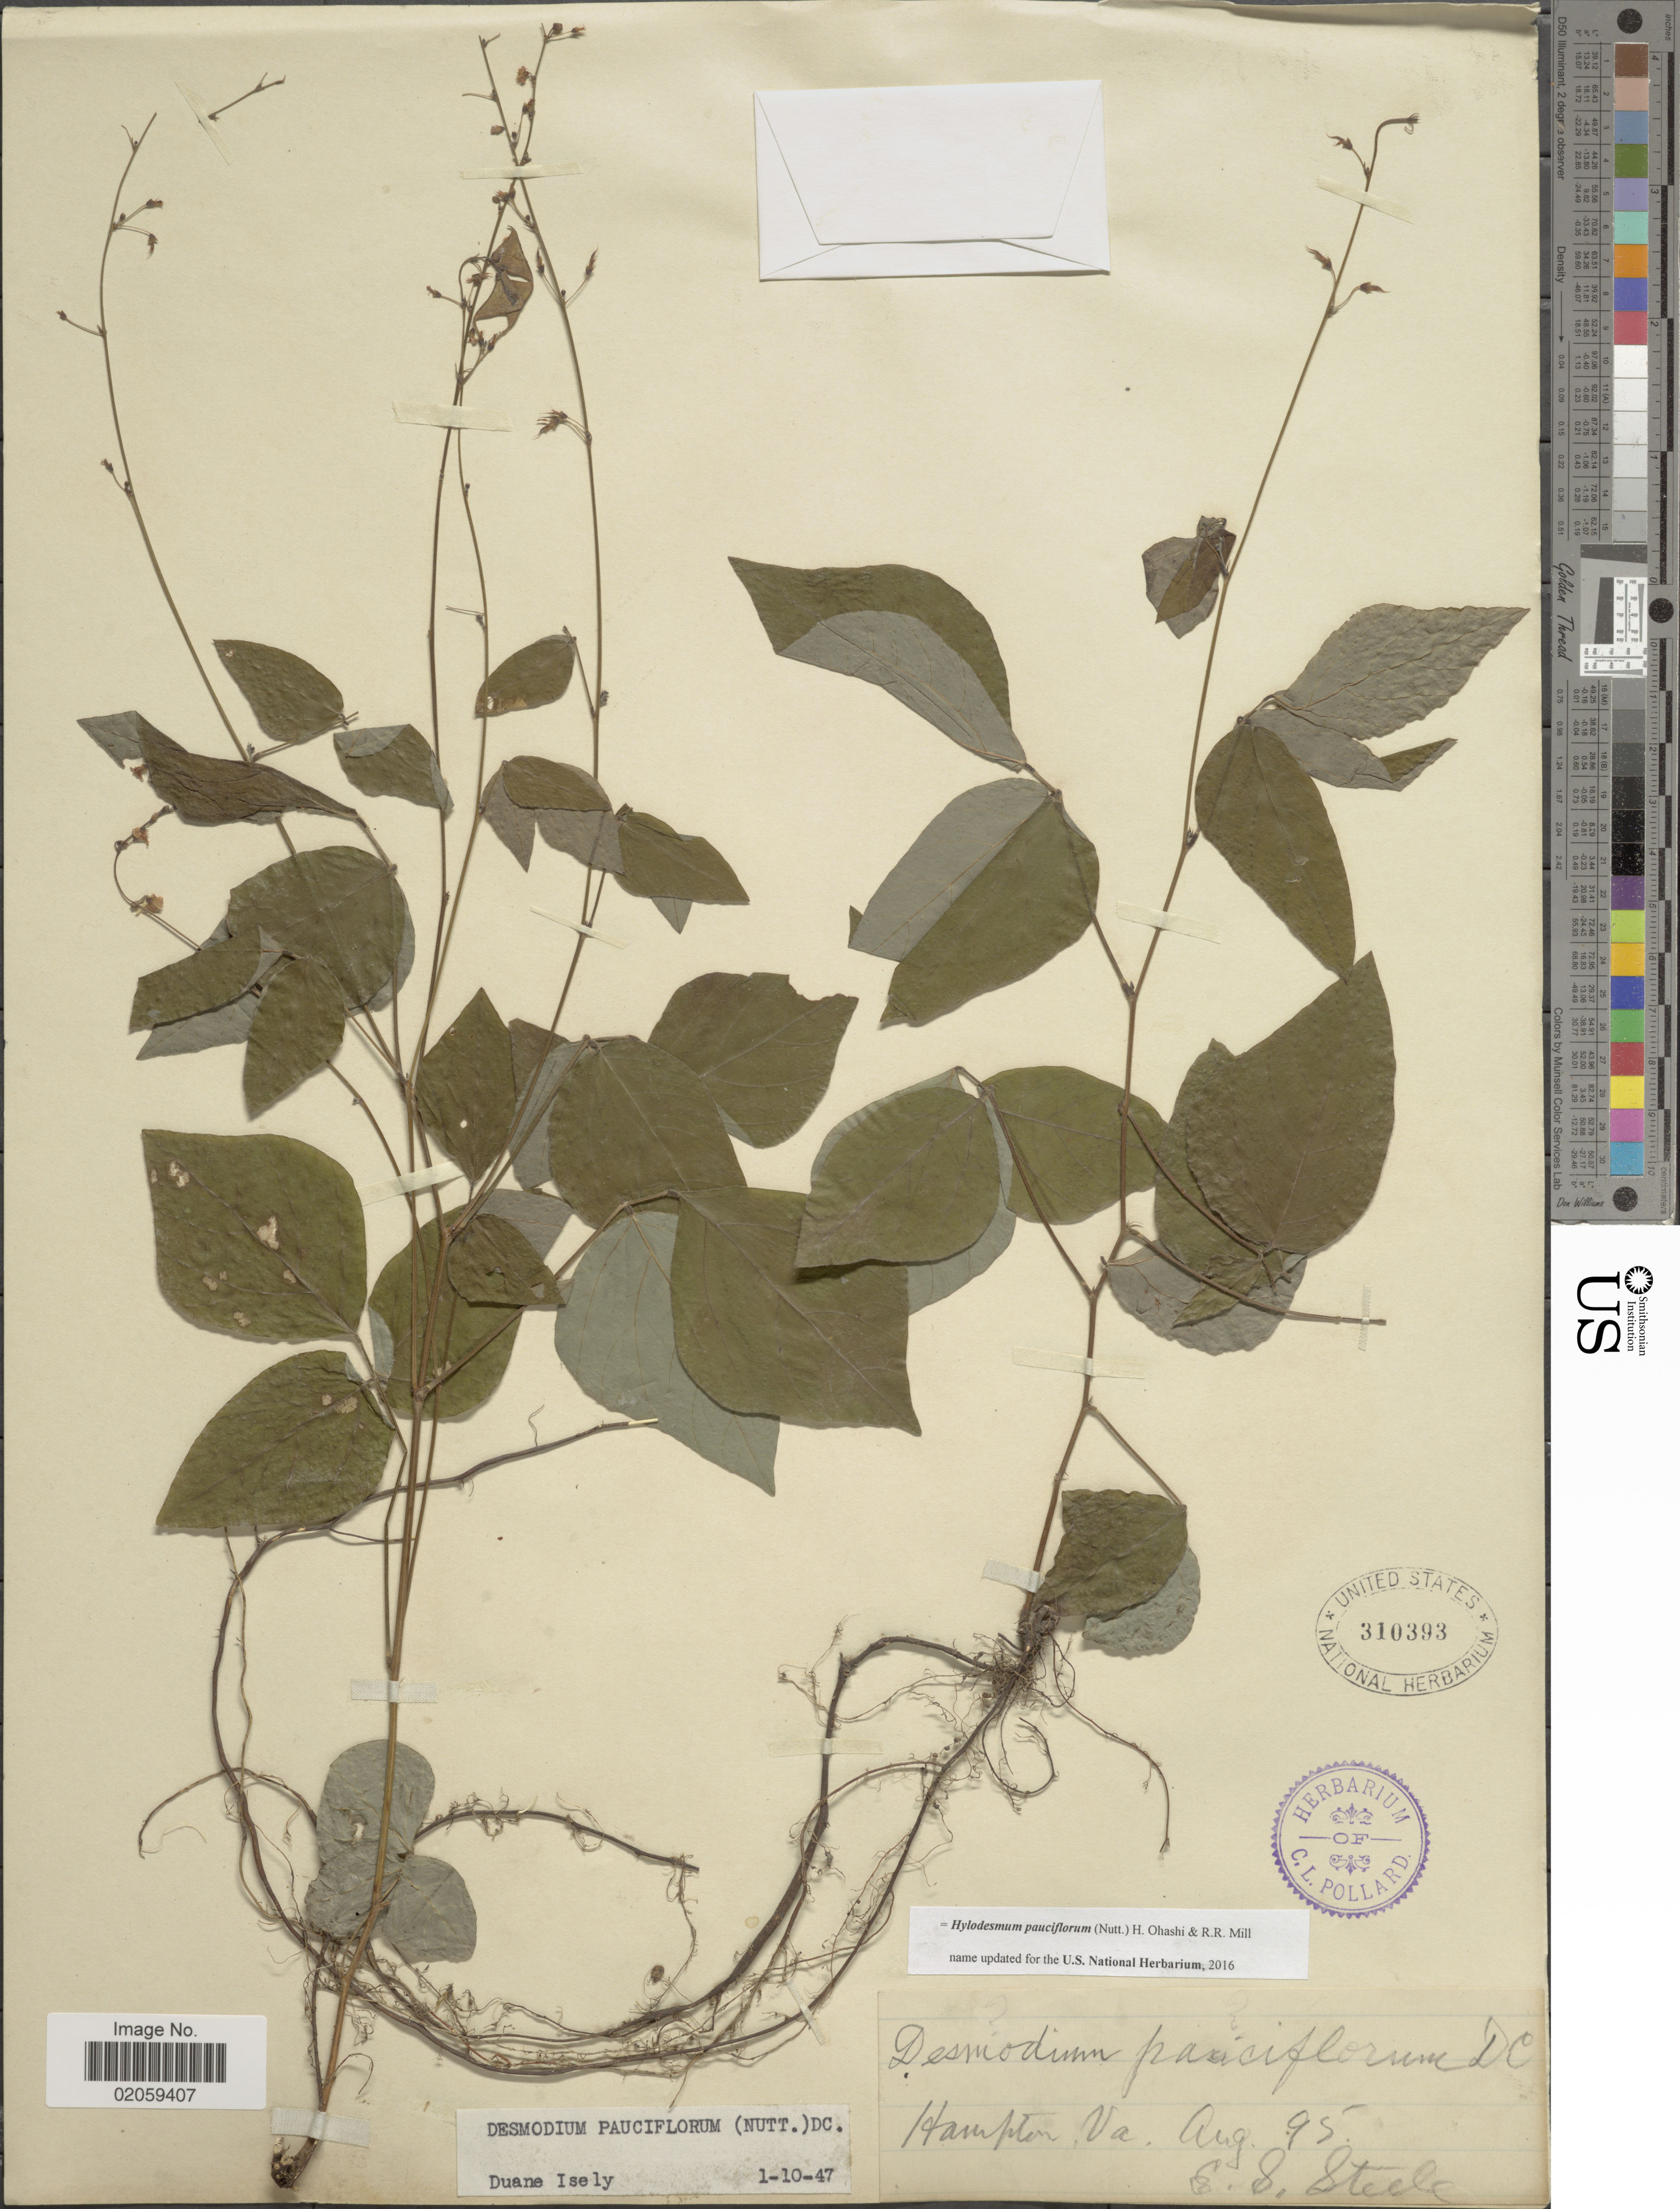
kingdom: Plantae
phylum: Tracheophyta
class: Magnoliopsida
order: Fabales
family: Fabaceae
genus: Hylodesmum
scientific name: Hylodesmum pauciflorum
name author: (Nutt.) H. Ohashi & R.R. Mill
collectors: E. Steele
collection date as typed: Transcribed d/m/y: /8/95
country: United States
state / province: Virginia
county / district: City of Hampton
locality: Hampton, Va.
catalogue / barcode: US 310393